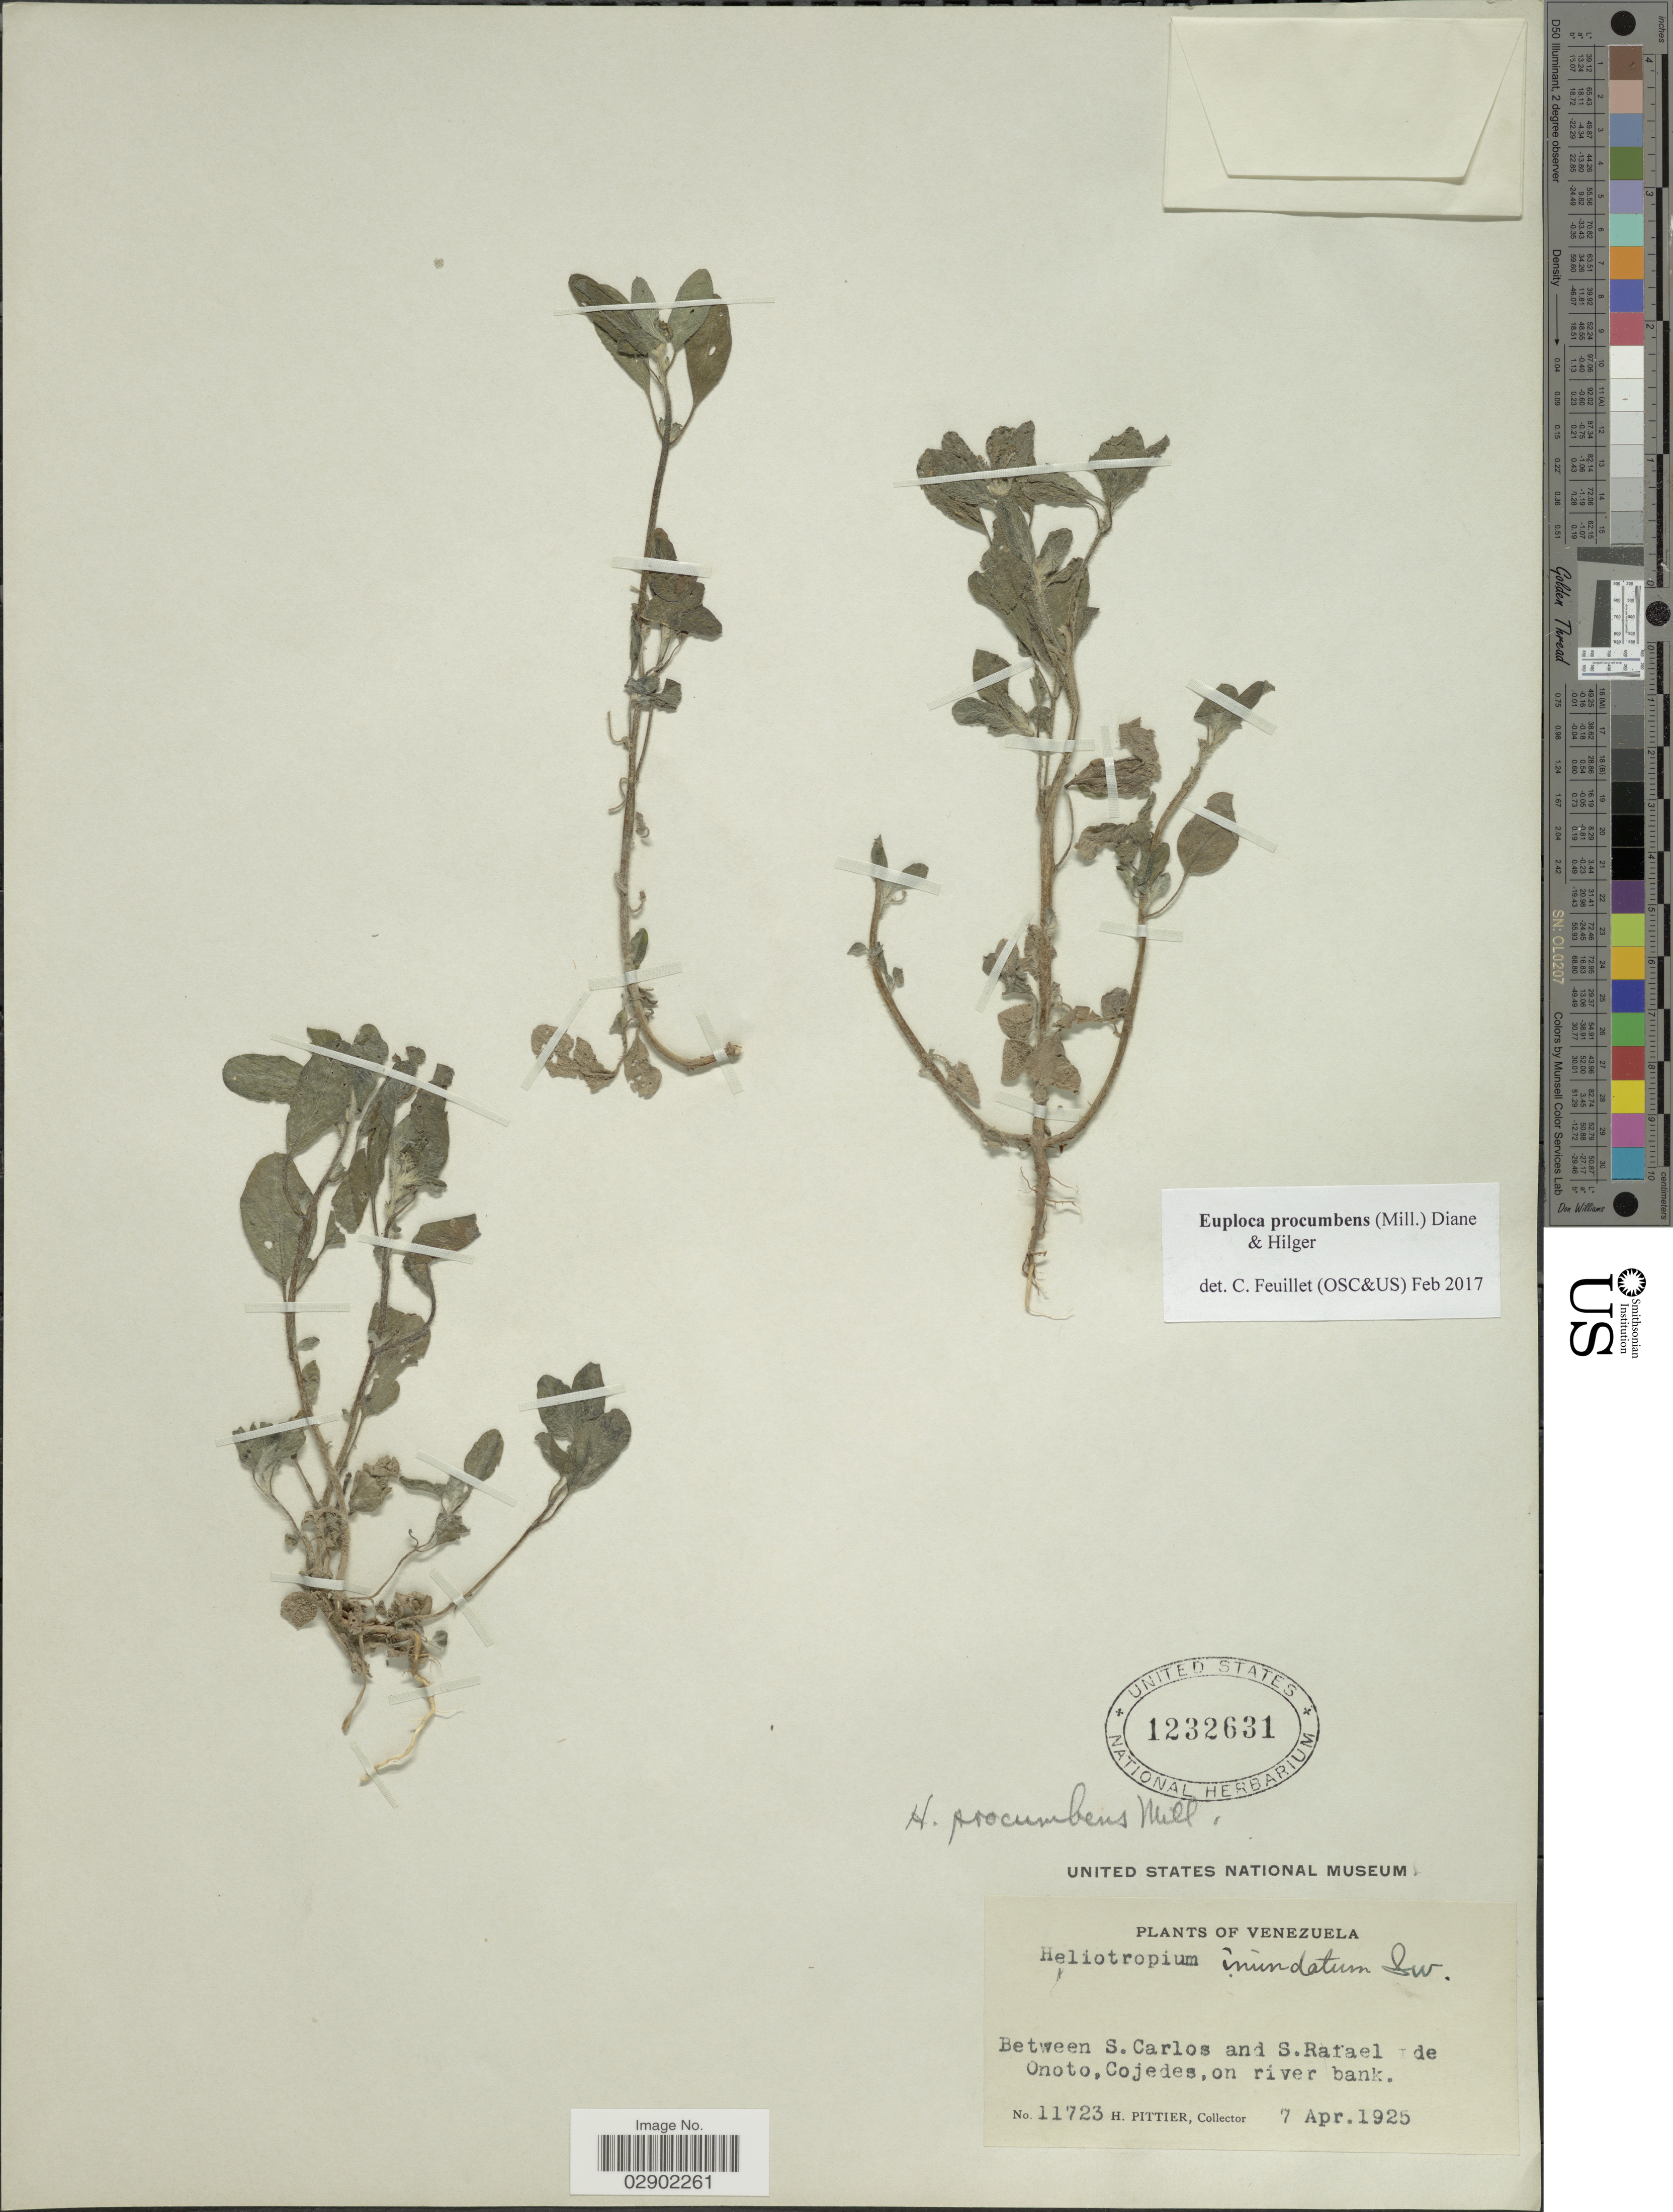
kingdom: Plantae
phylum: Tracheophyta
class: Magnoliopsida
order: Boraginales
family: Heliotropiaceae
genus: Euploca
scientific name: Euploca procumbens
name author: (Mill.) Diane & Hilger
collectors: H. F. Pittier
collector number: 11723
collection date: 1925-04-07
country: Venezuela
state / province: Cojedes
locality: Between S. Carlos and S. Rafael de Onoto, Cojedes, on river bank.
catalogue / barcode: US 1232631